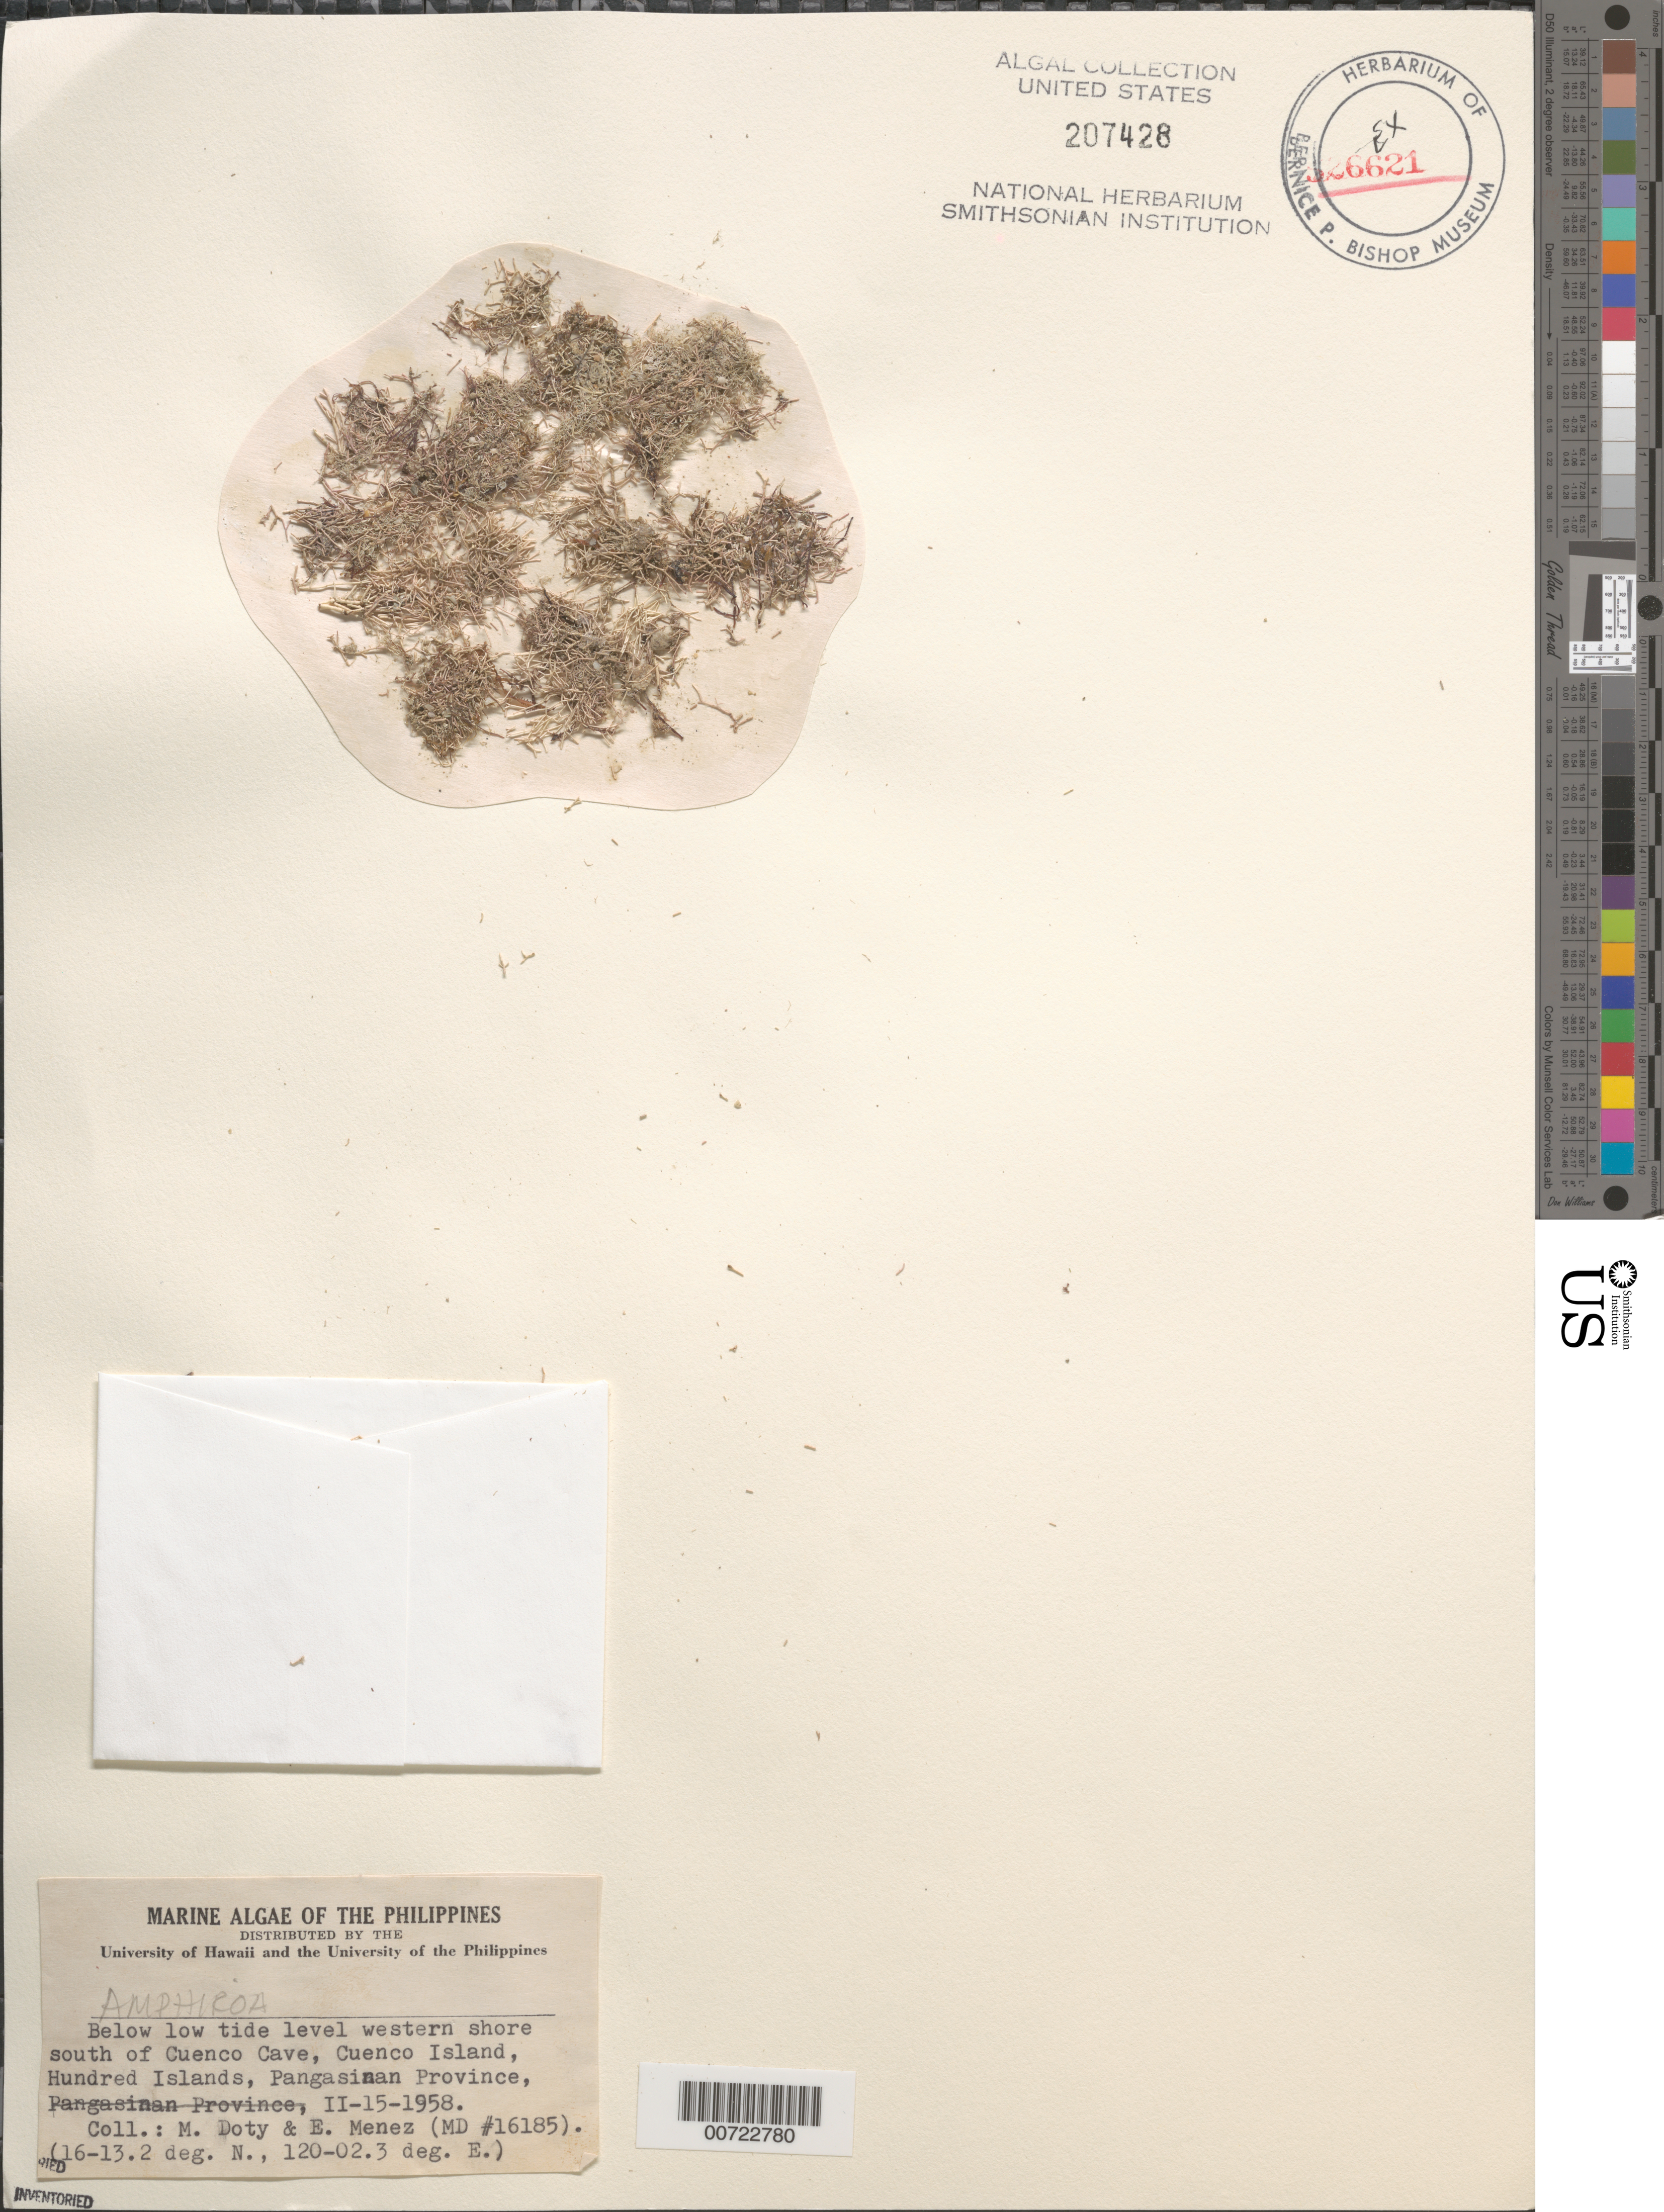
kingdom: Plantae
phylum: Rhodophyta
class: Florideophyceae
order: Corallinales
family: Lithophyllaceae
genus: Amphiroa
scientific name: Amphiroa sp.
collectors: M. S. Doty & Meñez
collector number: MSD 16185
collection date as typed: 15 Feb 1958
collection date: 1958-02-15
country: Philippines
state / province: Ilocos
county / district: Pangasinan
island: Cuenco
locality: Western shore south of Cuenco Cave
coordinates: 16-13.2 deg. N, 120-02.3 deg. E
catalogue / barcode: US 207428